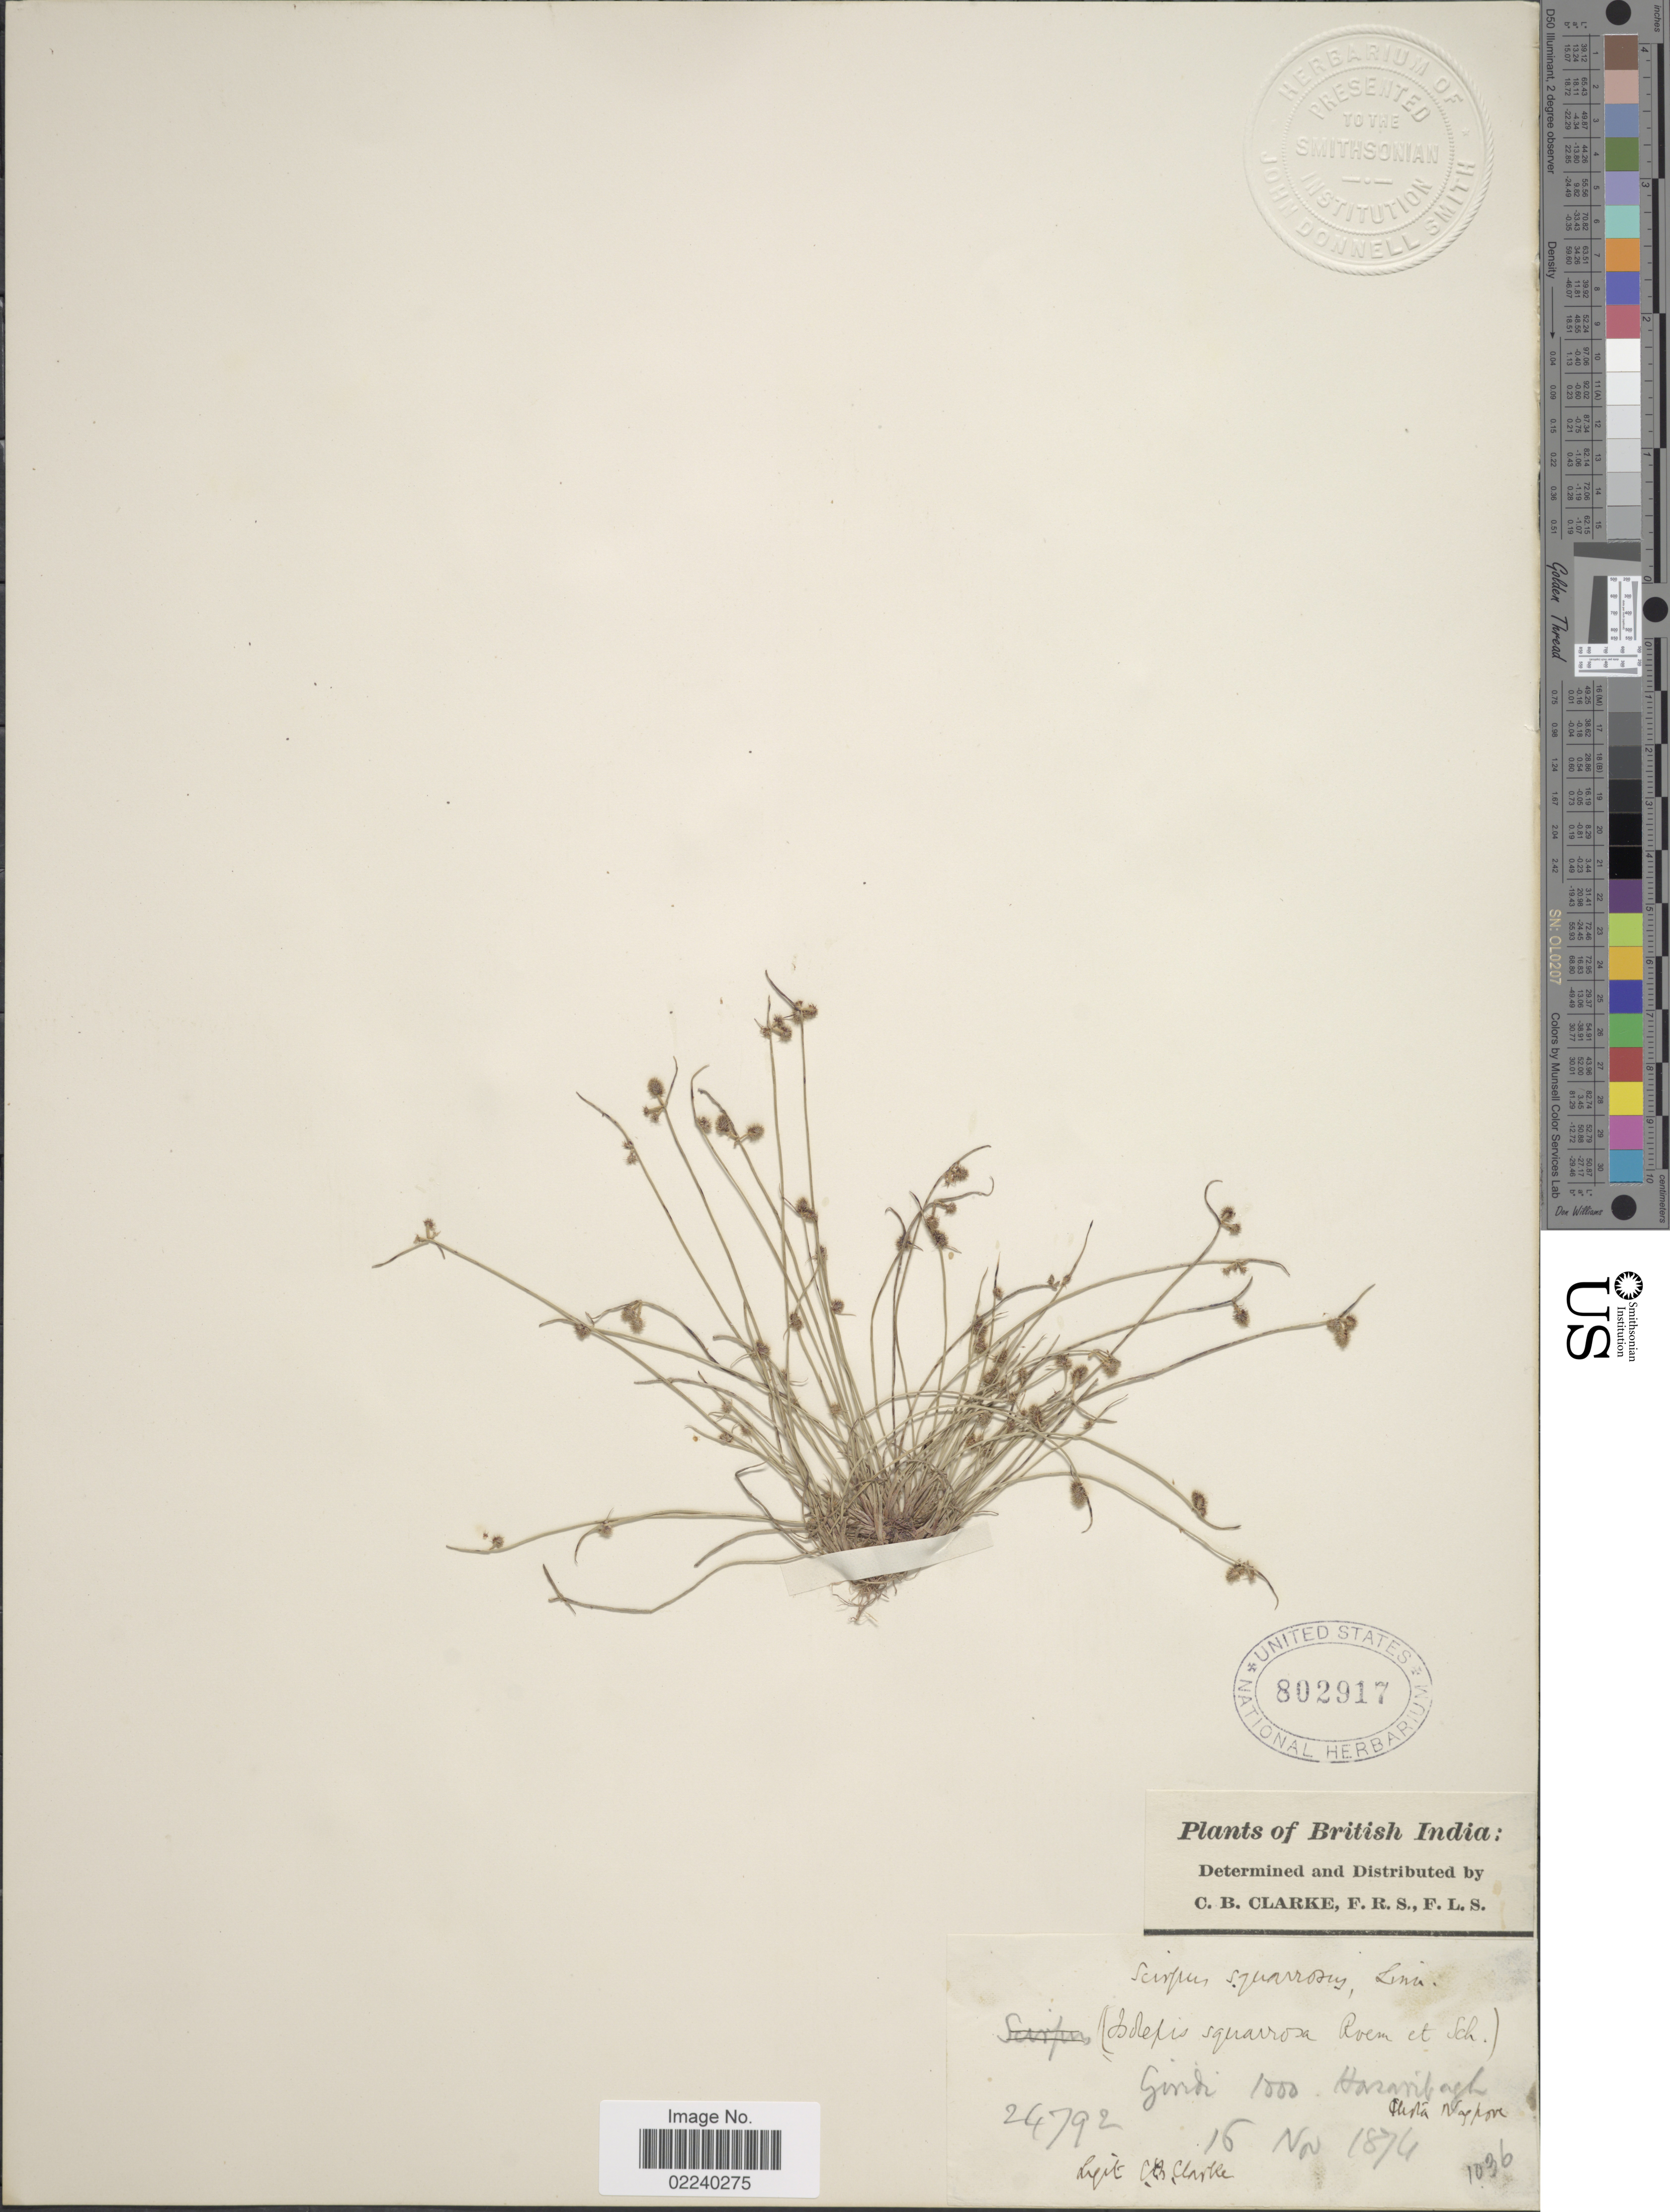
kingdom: Plantae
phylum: Tracheophyta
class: Liliopsida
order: Poales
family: Cyperaceae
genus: Cyperus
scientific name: Cyperus neochinensis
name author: (Tang & F.T. Wang) Bauters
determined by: Strong, M. T., (US), Smithsonian Institution - National Museum of Natural History (UNITED STATES)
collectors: C. B. Clarke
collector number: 24792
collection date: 1874-11-15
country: India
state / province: Rajasthan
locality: British India, Giridi, Hazaribalgh, Chota Nagpore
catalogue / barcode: US 802917